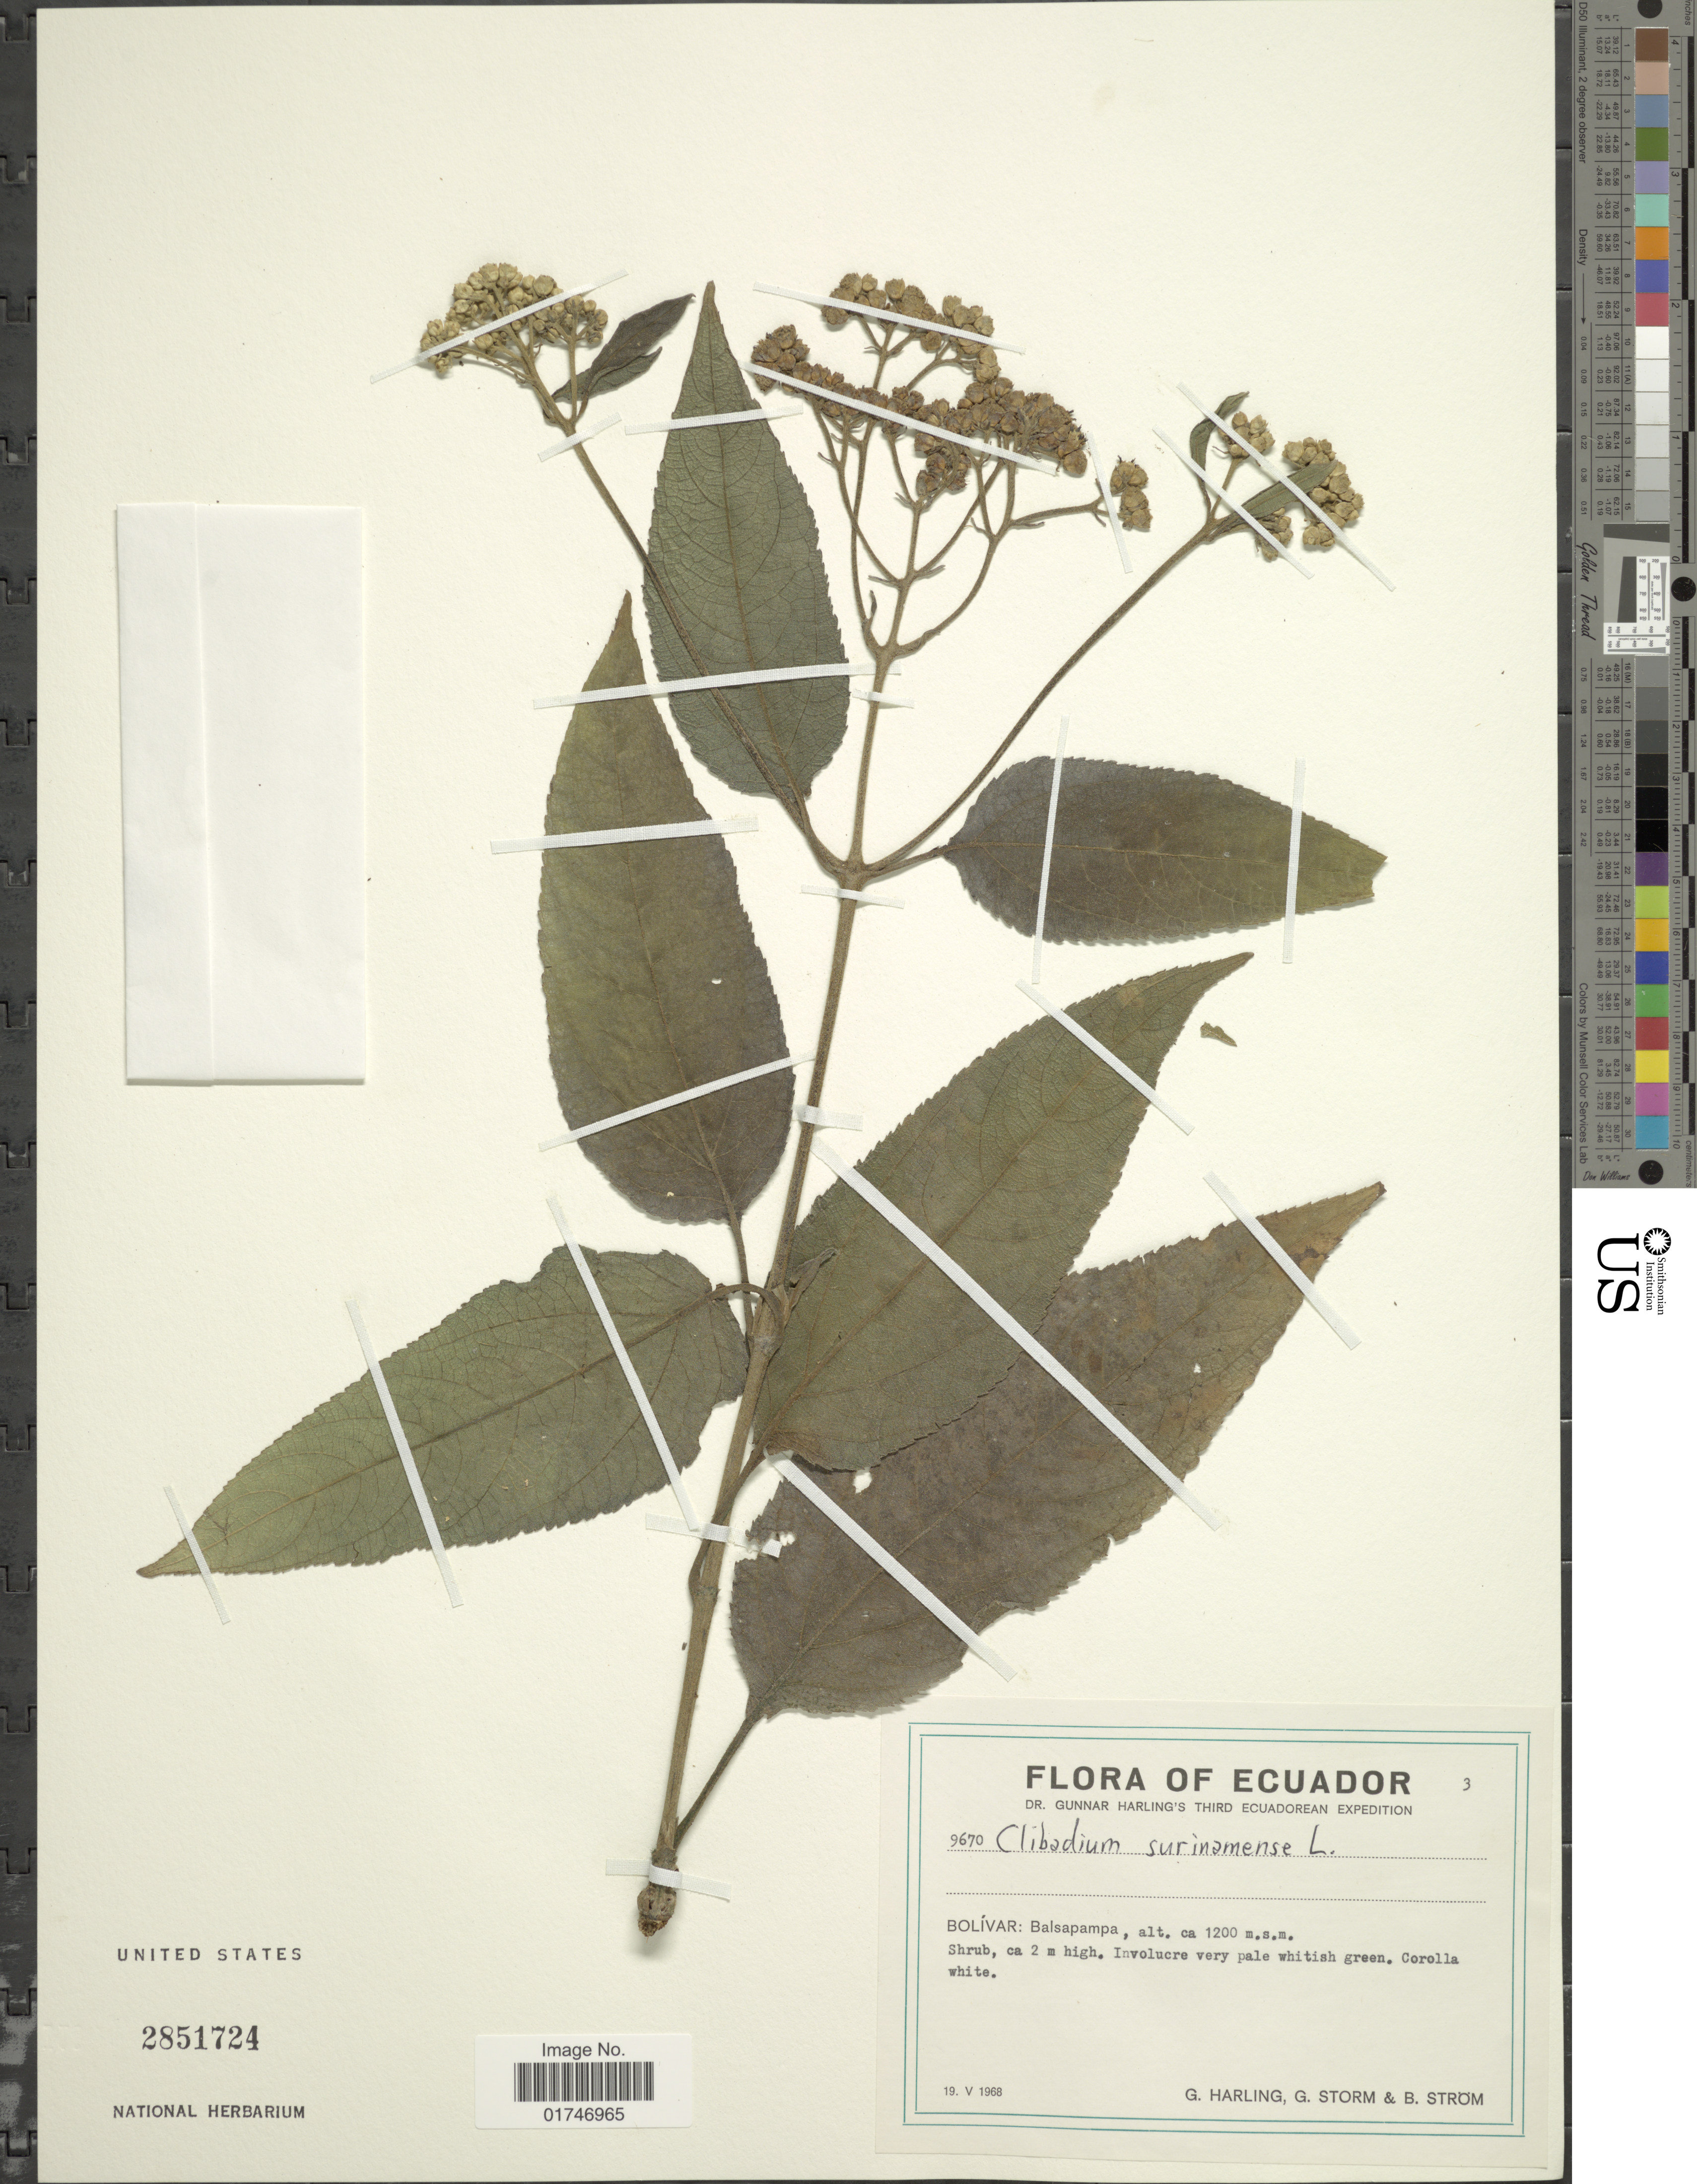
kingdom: Plantae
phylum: Tracheophyta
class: Magnoliopsida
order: Asterales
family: Asteraceae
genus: Clibadium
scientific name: Clibadium surinamense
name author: L.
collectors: G. Harling, G. Storm & B. Ström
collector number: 9670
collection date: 1968-05-19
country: Ecuador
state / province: Bolívar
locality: Bolívar: Balsapampa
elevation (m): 1200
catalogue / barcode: US 2851724